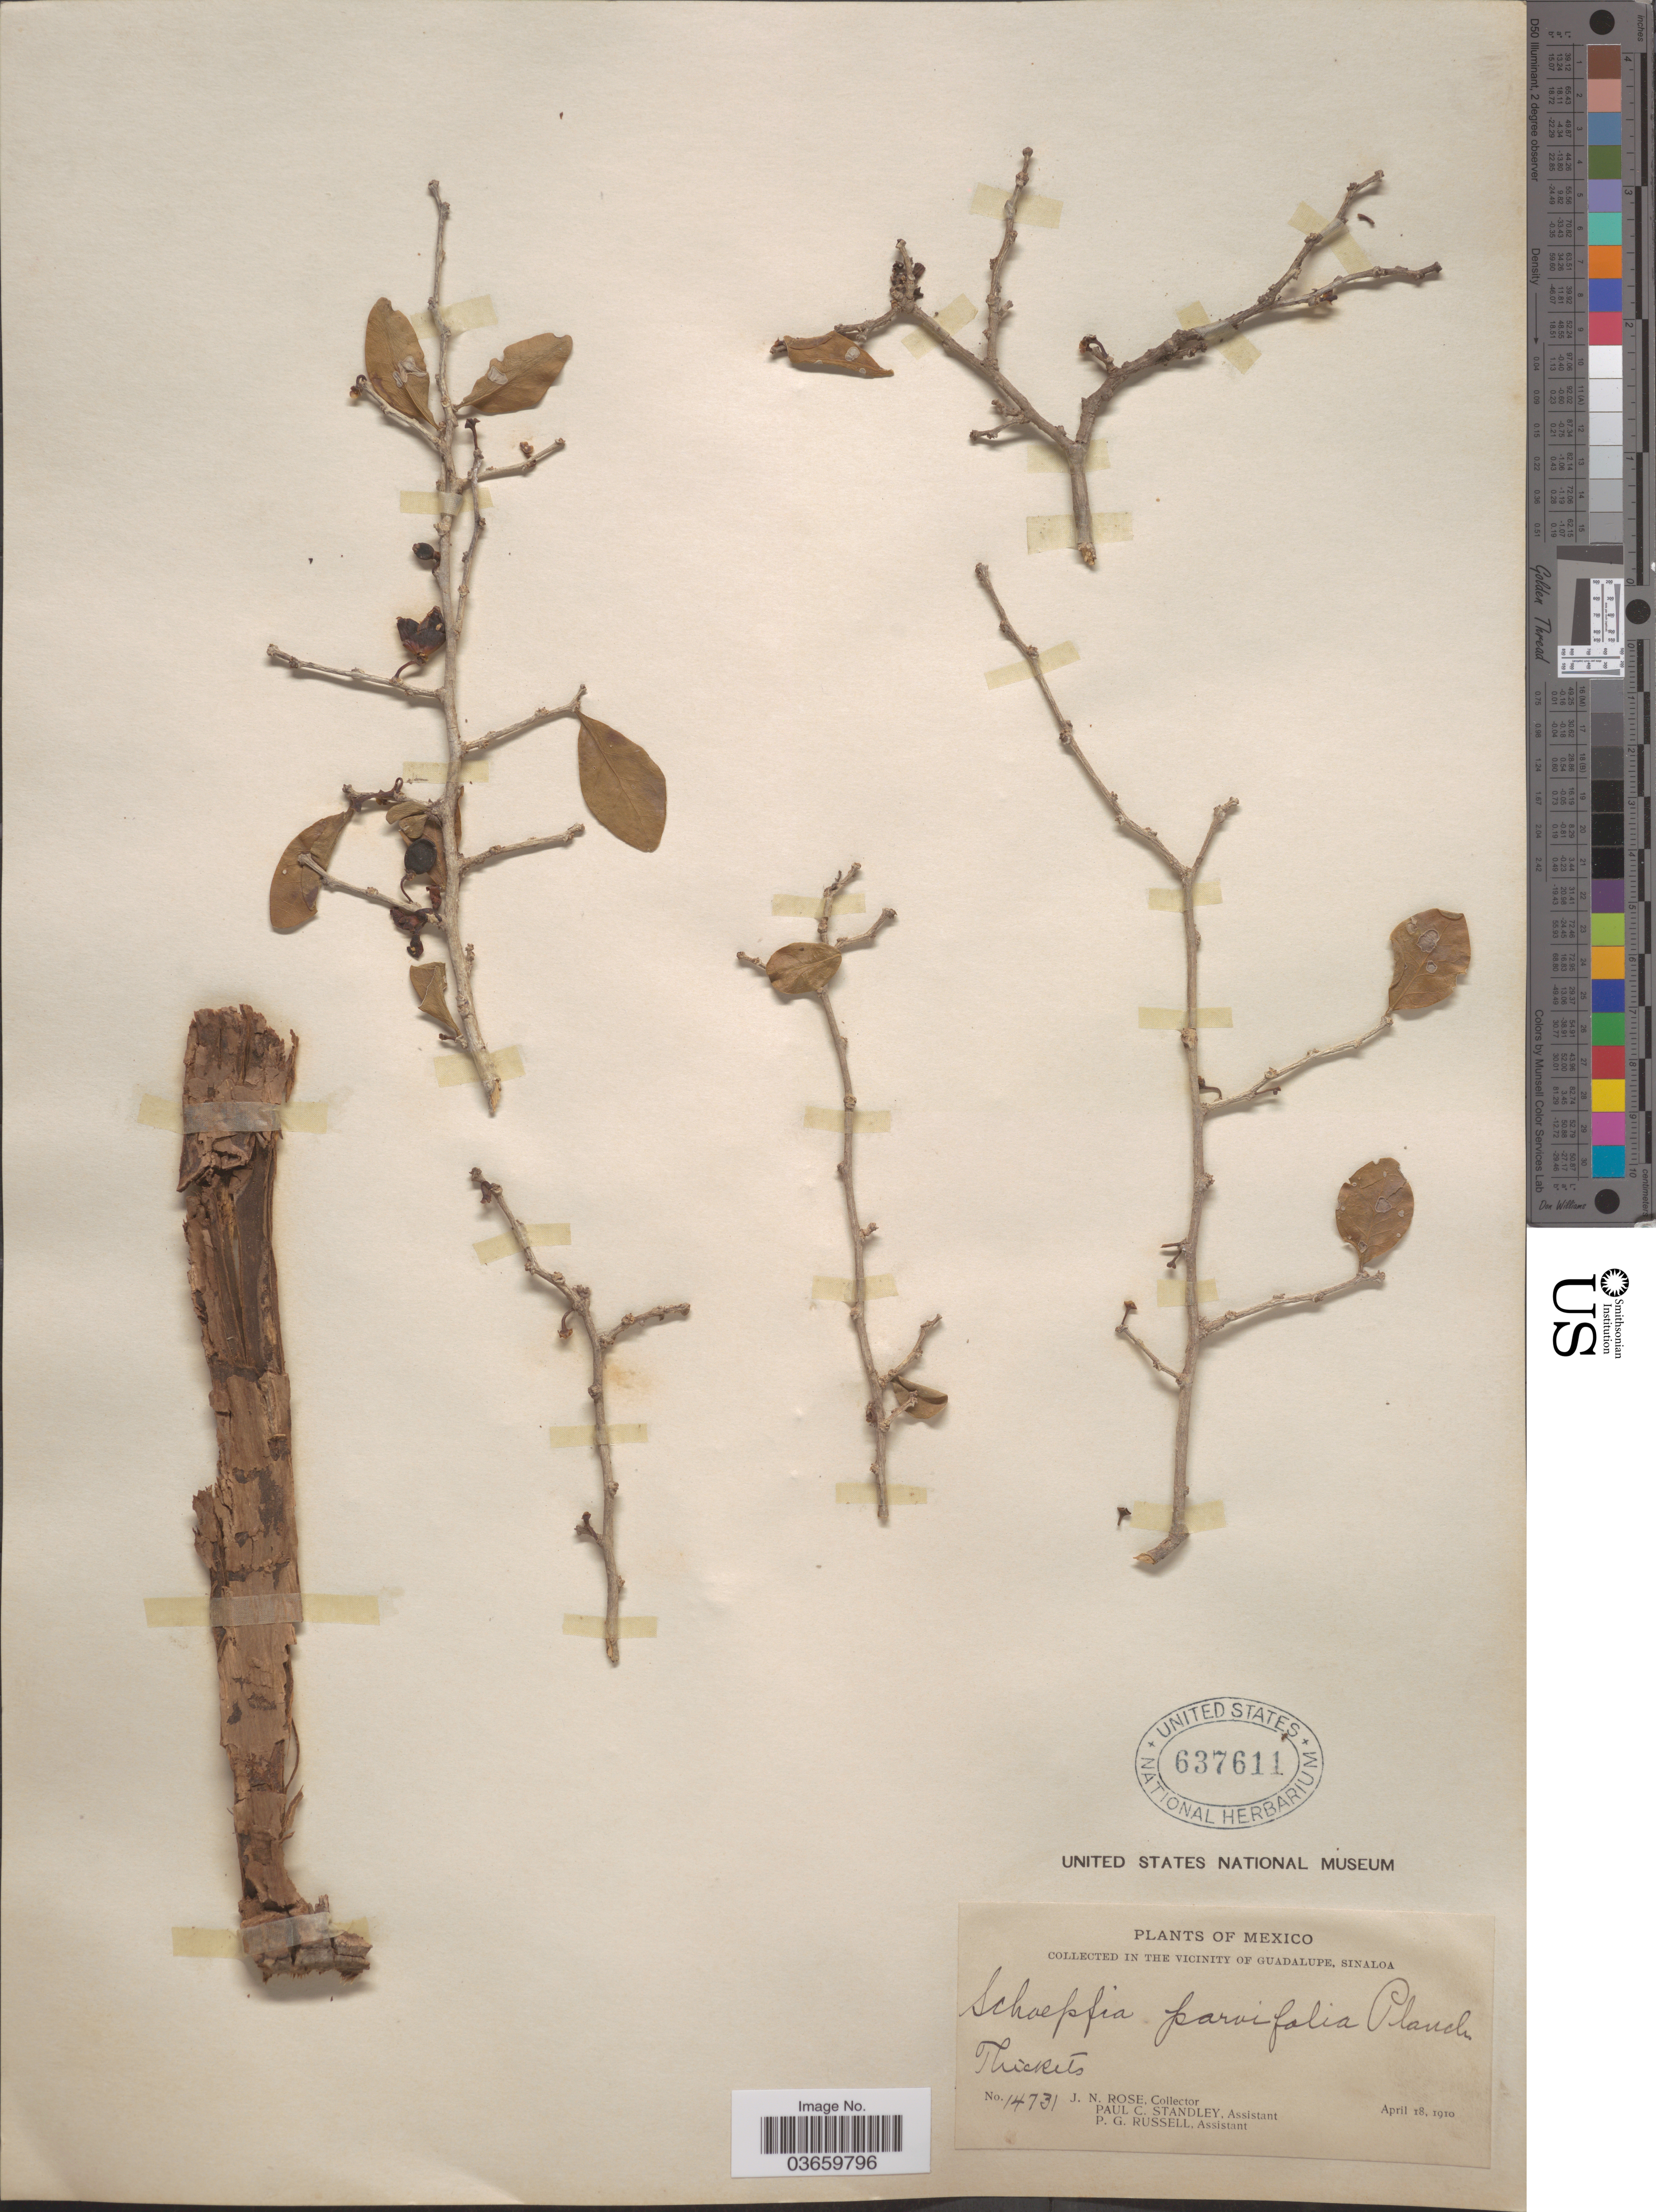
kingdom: Plantae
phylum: Tracheophyta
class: Magnoliopsida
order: Santalales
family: Schoepfiaceae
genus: Schoepfia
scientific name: Schoepfia parvifolia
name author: Planch.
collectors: J. N. Rose, P. C. Standley & P. G. Russell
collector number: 14731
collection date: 1910-04-18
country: Mexico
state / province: Sinaloa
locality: Vicinity of Guadalupe.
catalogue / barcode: US 637611